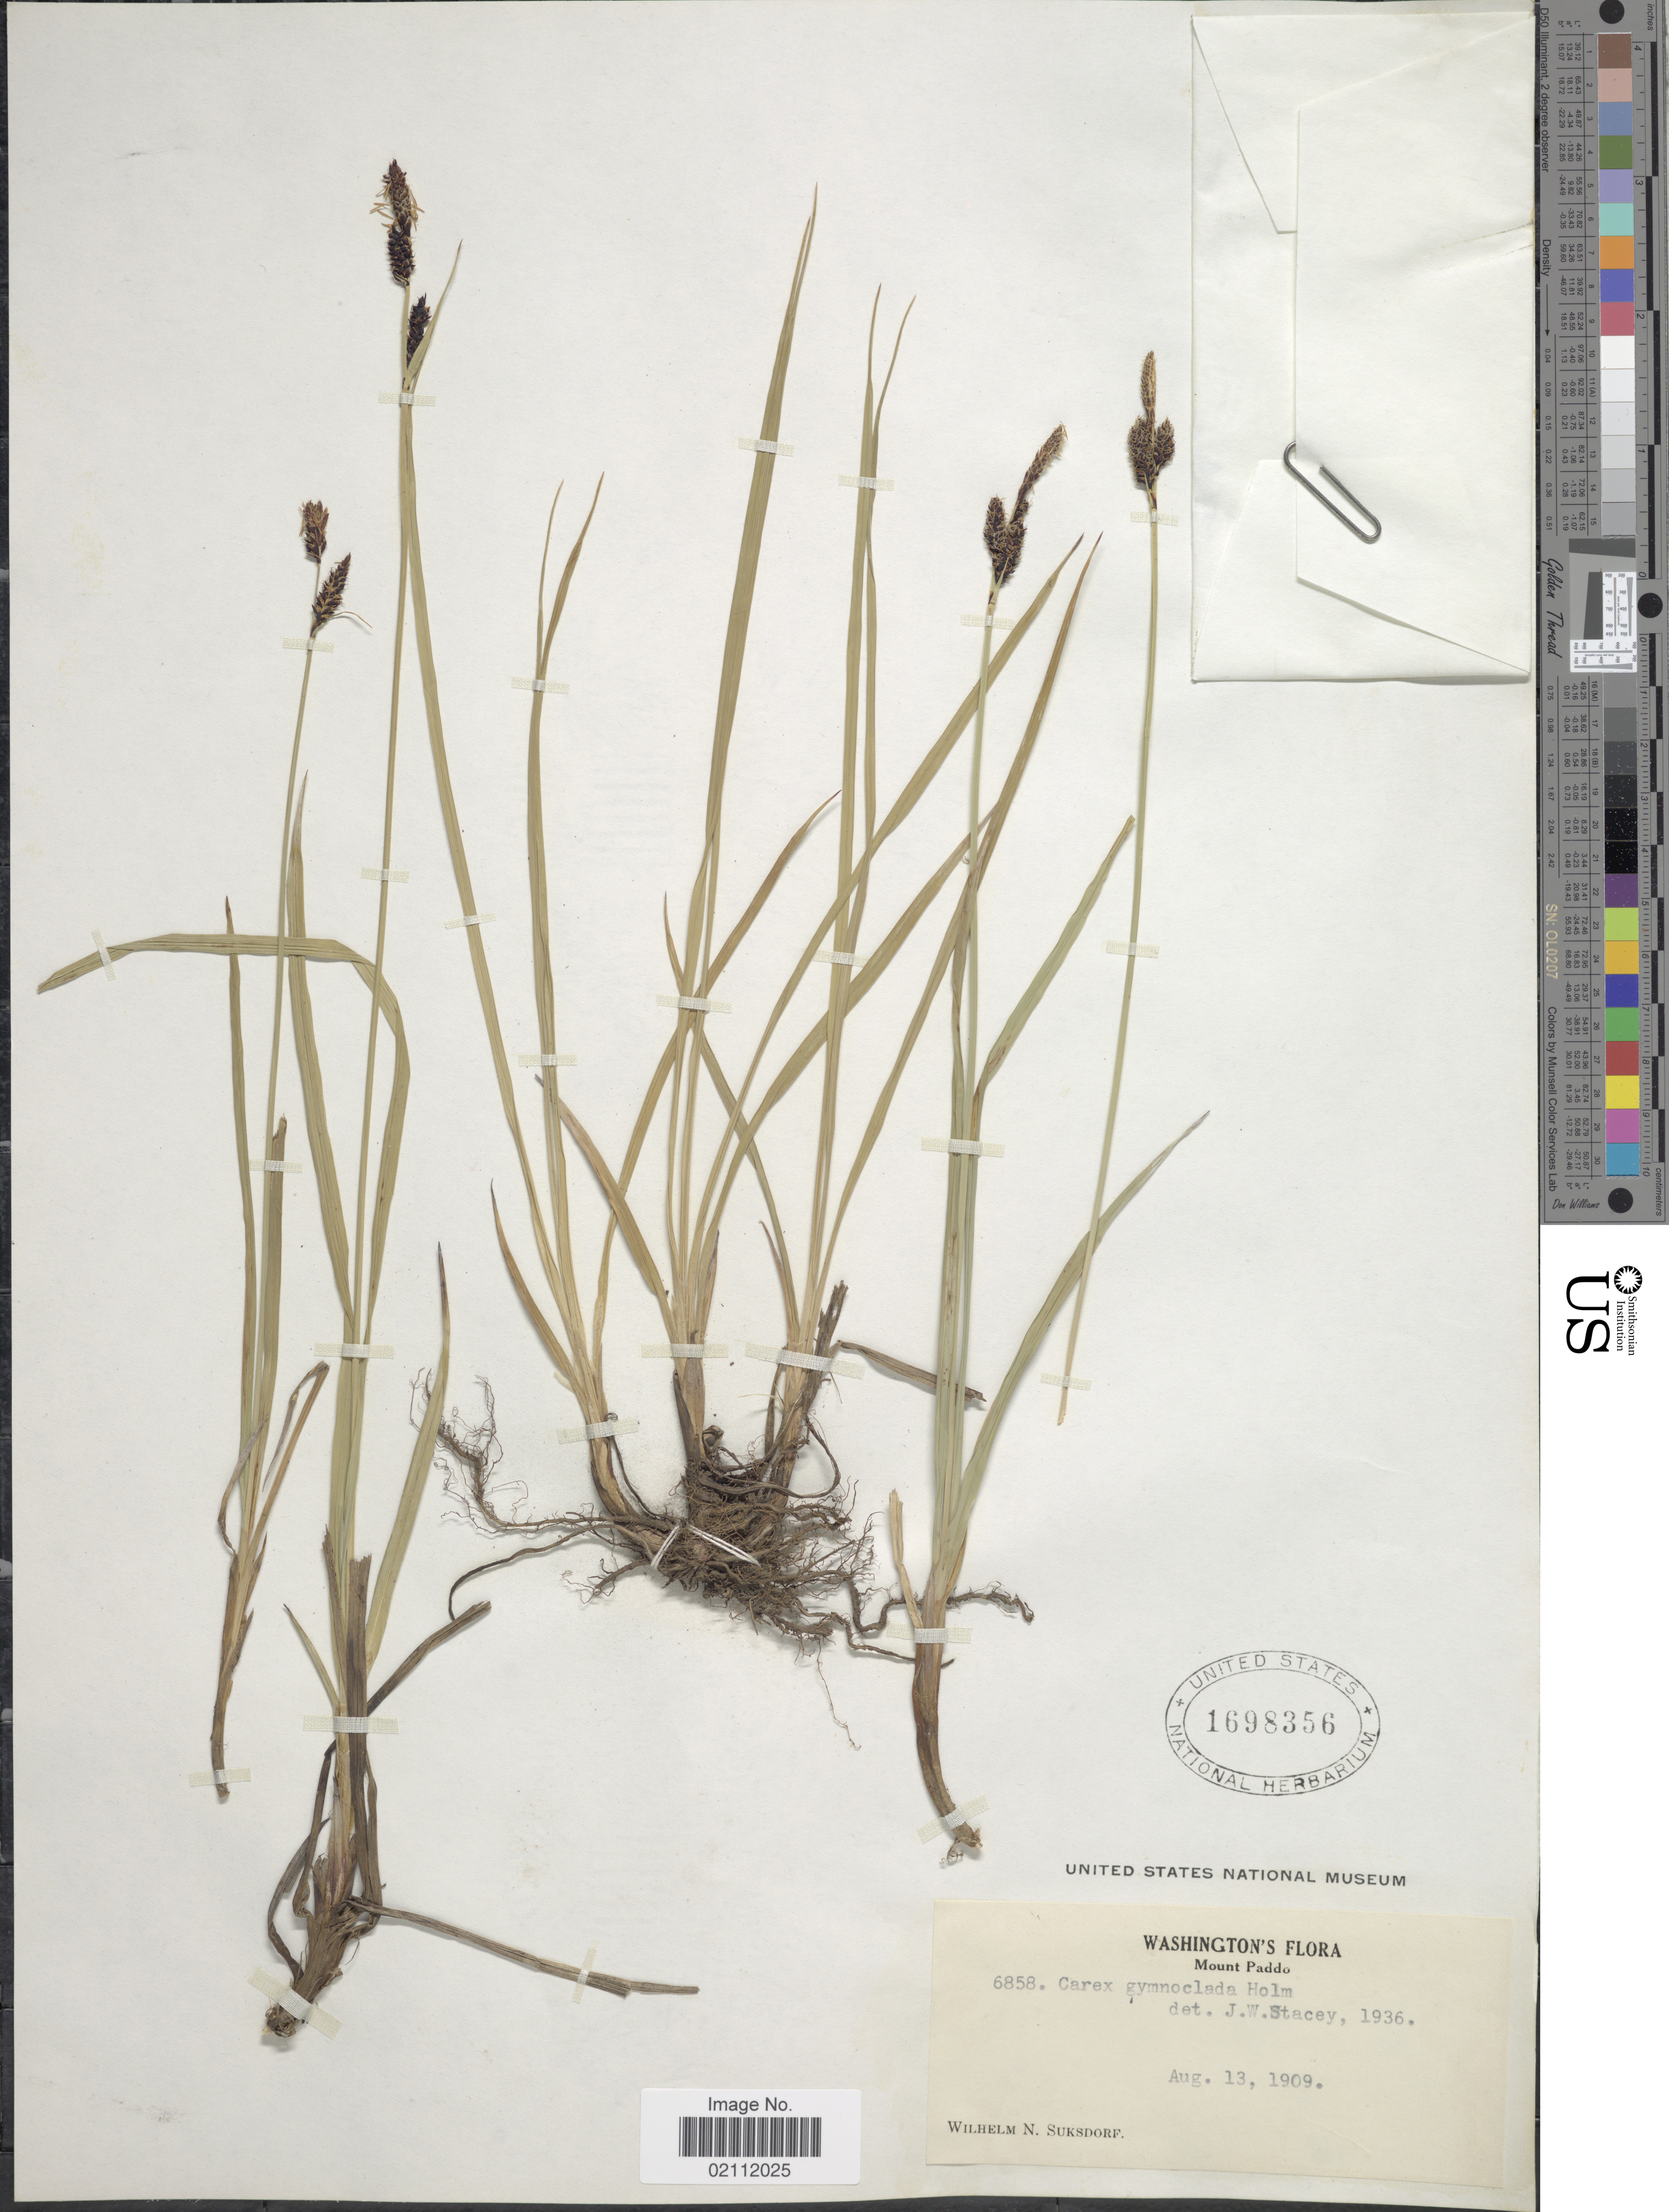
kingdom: Plantae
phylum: Tracheophyta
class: Liliopsida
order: Poales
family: Cyperaceae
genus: Carex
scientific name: Carex scopulorum var. bracteosa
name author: (L.H. Bailey) F.J. Herm.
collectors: W. N. Suksdorf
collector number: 6858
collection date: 1909-08-13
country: United States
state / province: Washington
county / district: Skamania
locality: Mount Paddo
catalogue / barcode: US 1698356